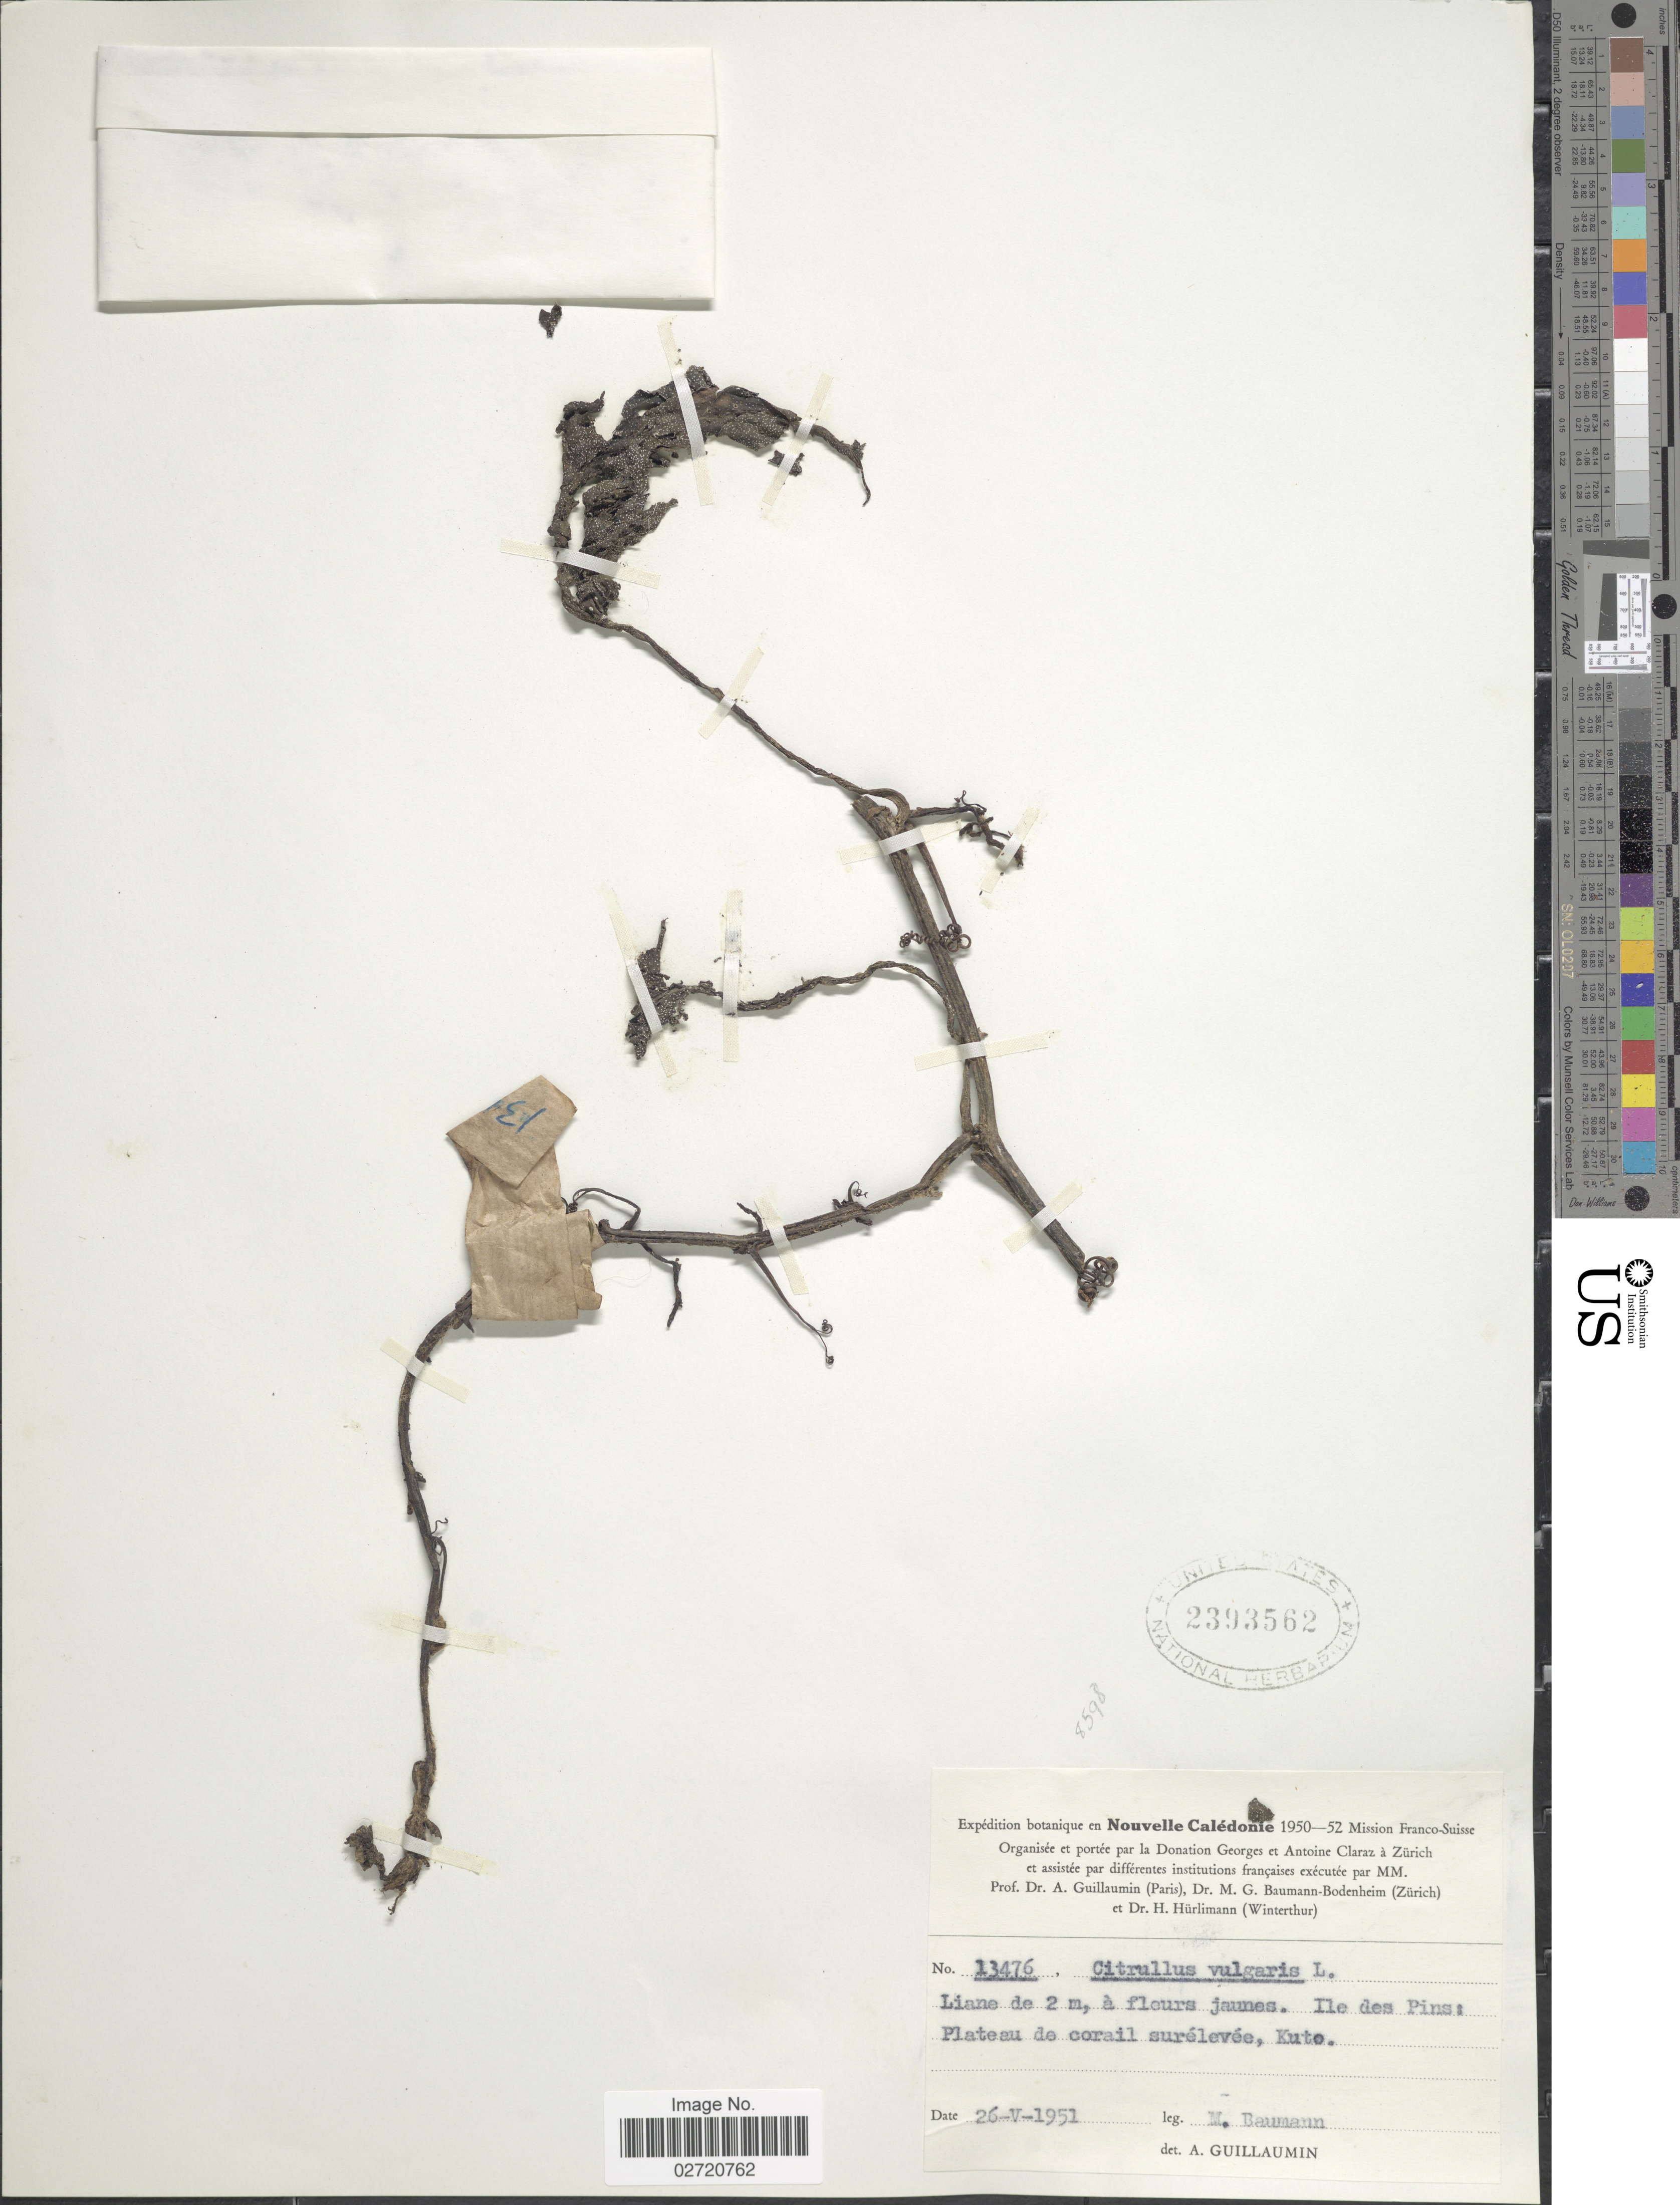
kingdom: Plantae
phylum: Tracheophyta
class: Magnoliopsida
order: Cucurbitales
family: Cucurbitaceae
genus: Citrullus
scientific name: Citrullus lanatus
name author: (Thunb.) Matsum. & Nakai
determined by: Strong, Mark T., (BOT), Smithsonian Institution - National Museum of Natural History (UNITED STATES)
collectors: M. Baumann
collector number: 13476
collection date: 1951-05-26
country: New Caledonia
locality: Ile des Pins: Plateau de corail surelevee, Kuto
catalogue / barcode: US 2393562